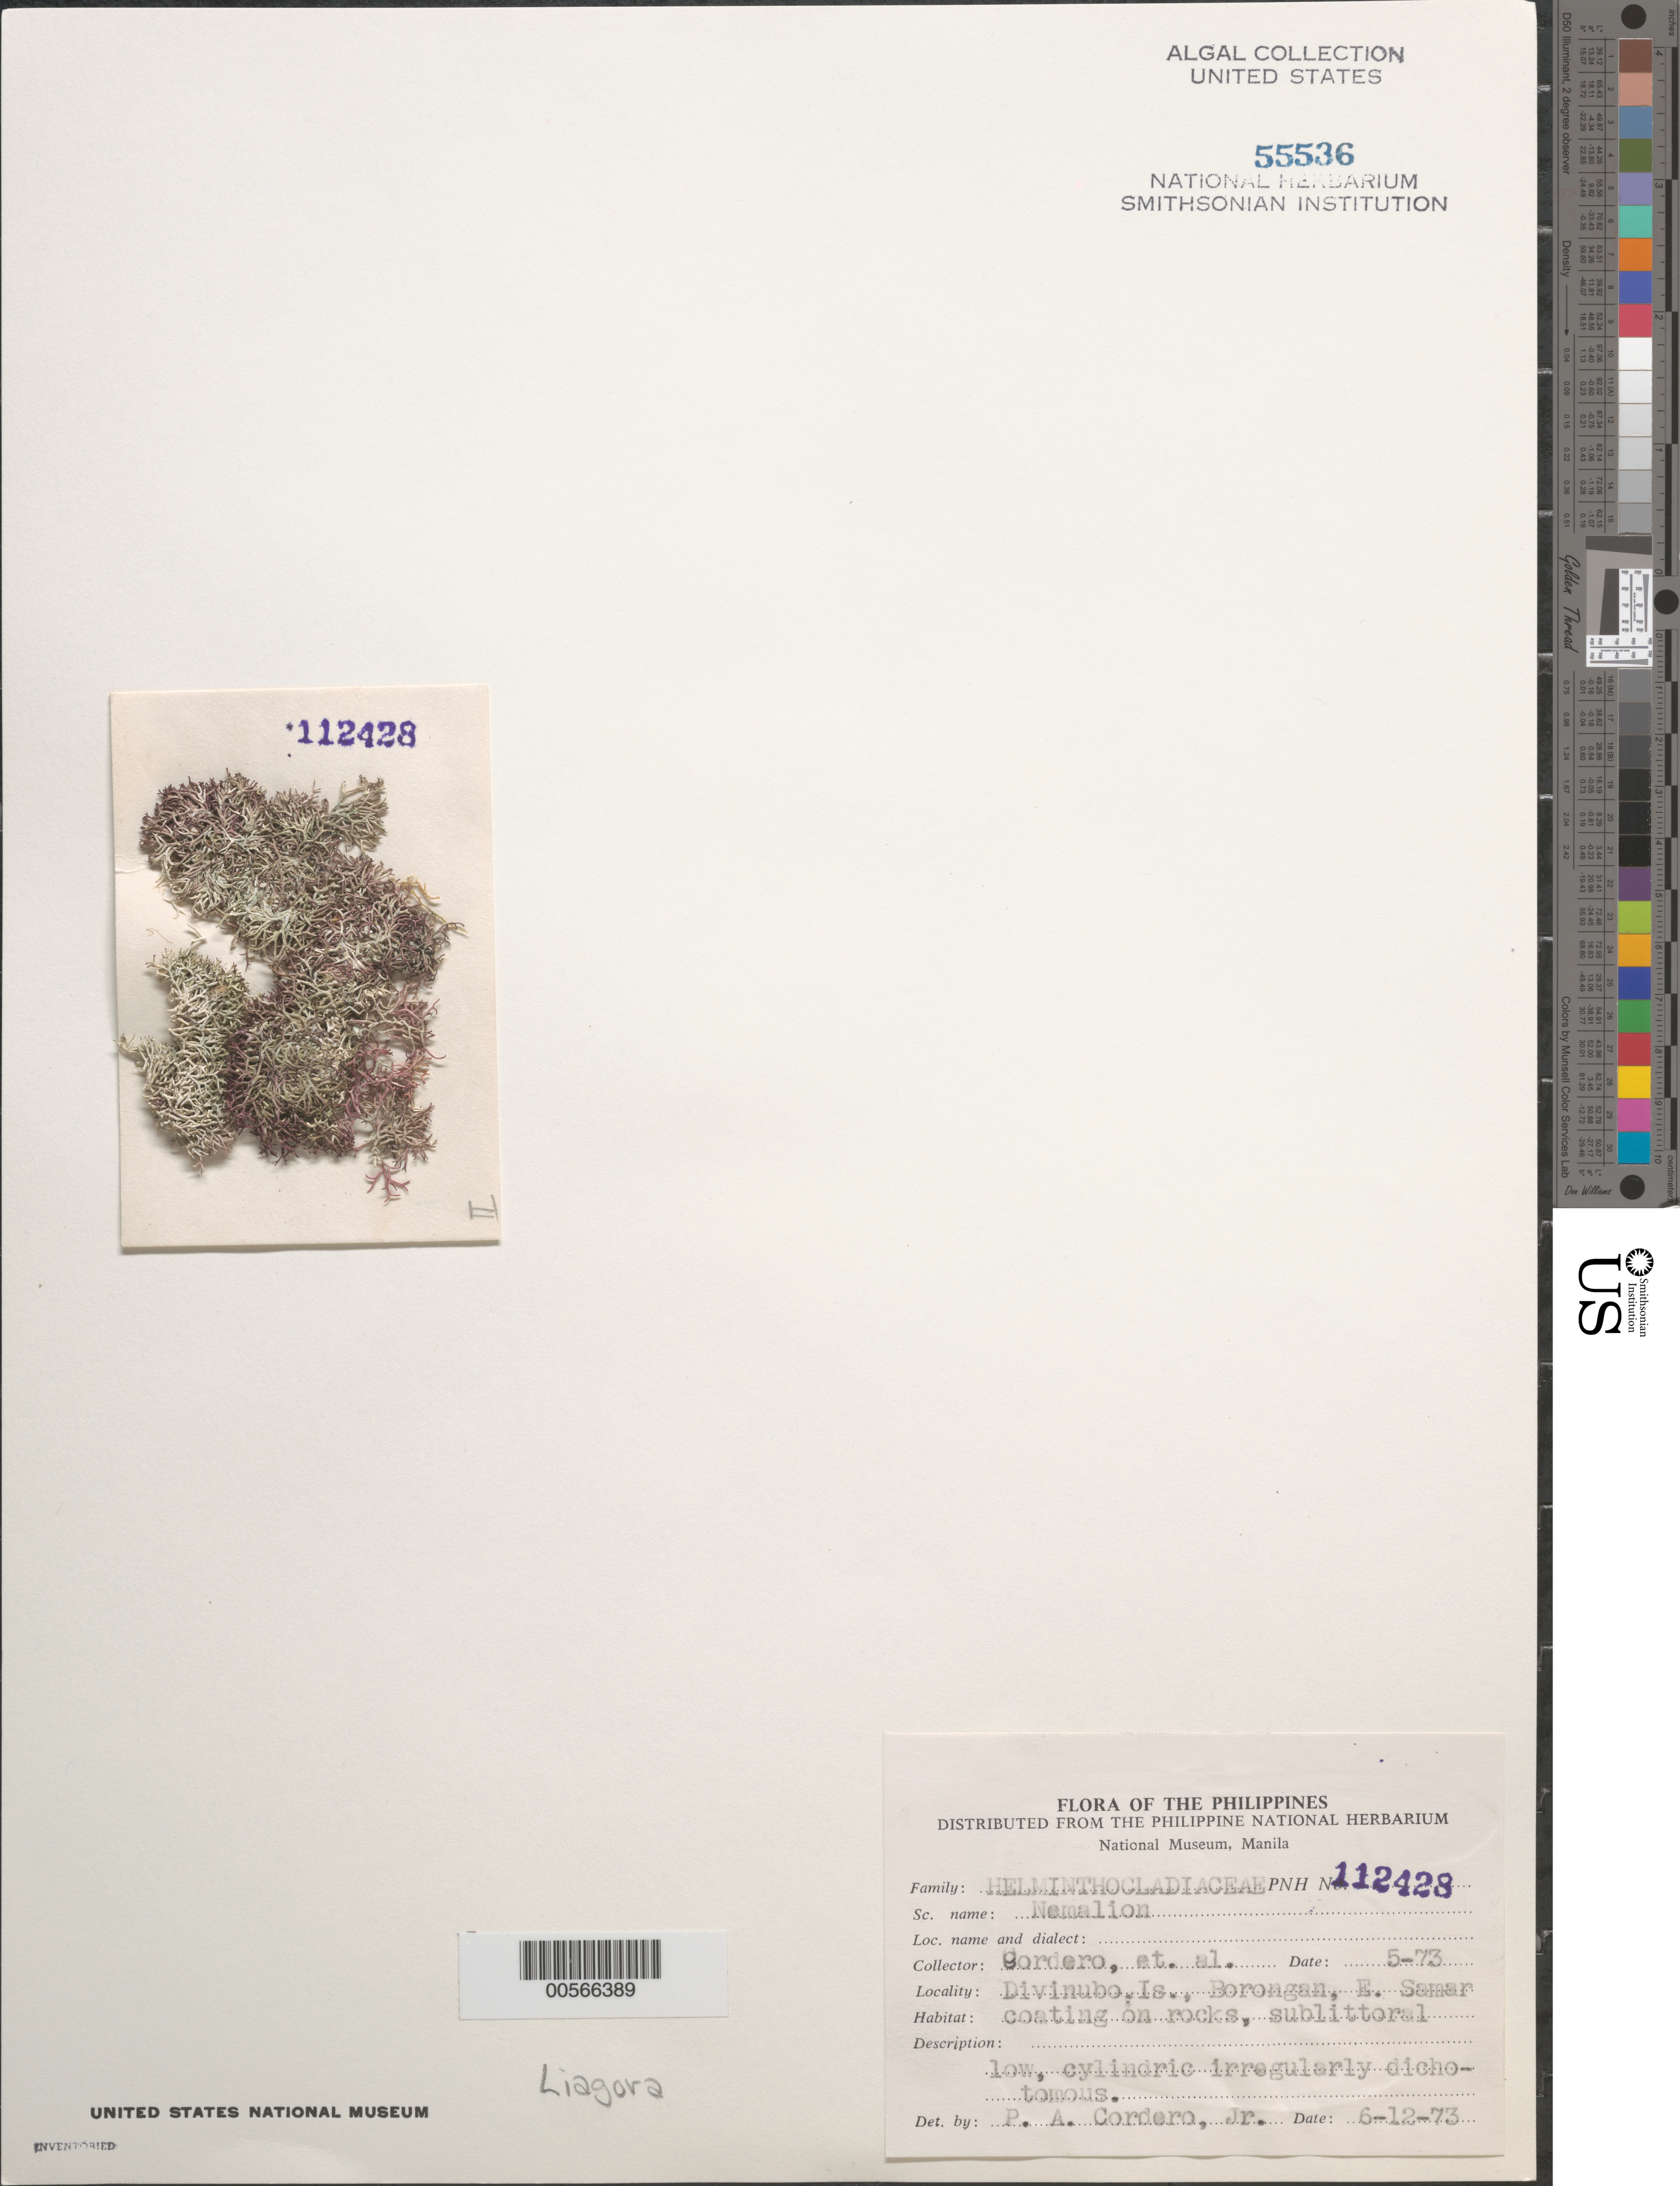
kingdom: Plantae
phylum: Rhodophyta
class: Florideophyceae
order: Nemaliales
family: Liagoraceae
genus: Liagora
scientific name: Liagora sp.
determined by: Cordero, P. A., Jr.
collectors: P. A. Cordero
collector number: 112428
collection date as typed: May 1973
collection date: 1973-05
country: Philippines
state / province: Eastern Visayas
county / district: Eastern Samar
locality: Divinubo island, borongan, east samar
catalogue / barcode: US 55536